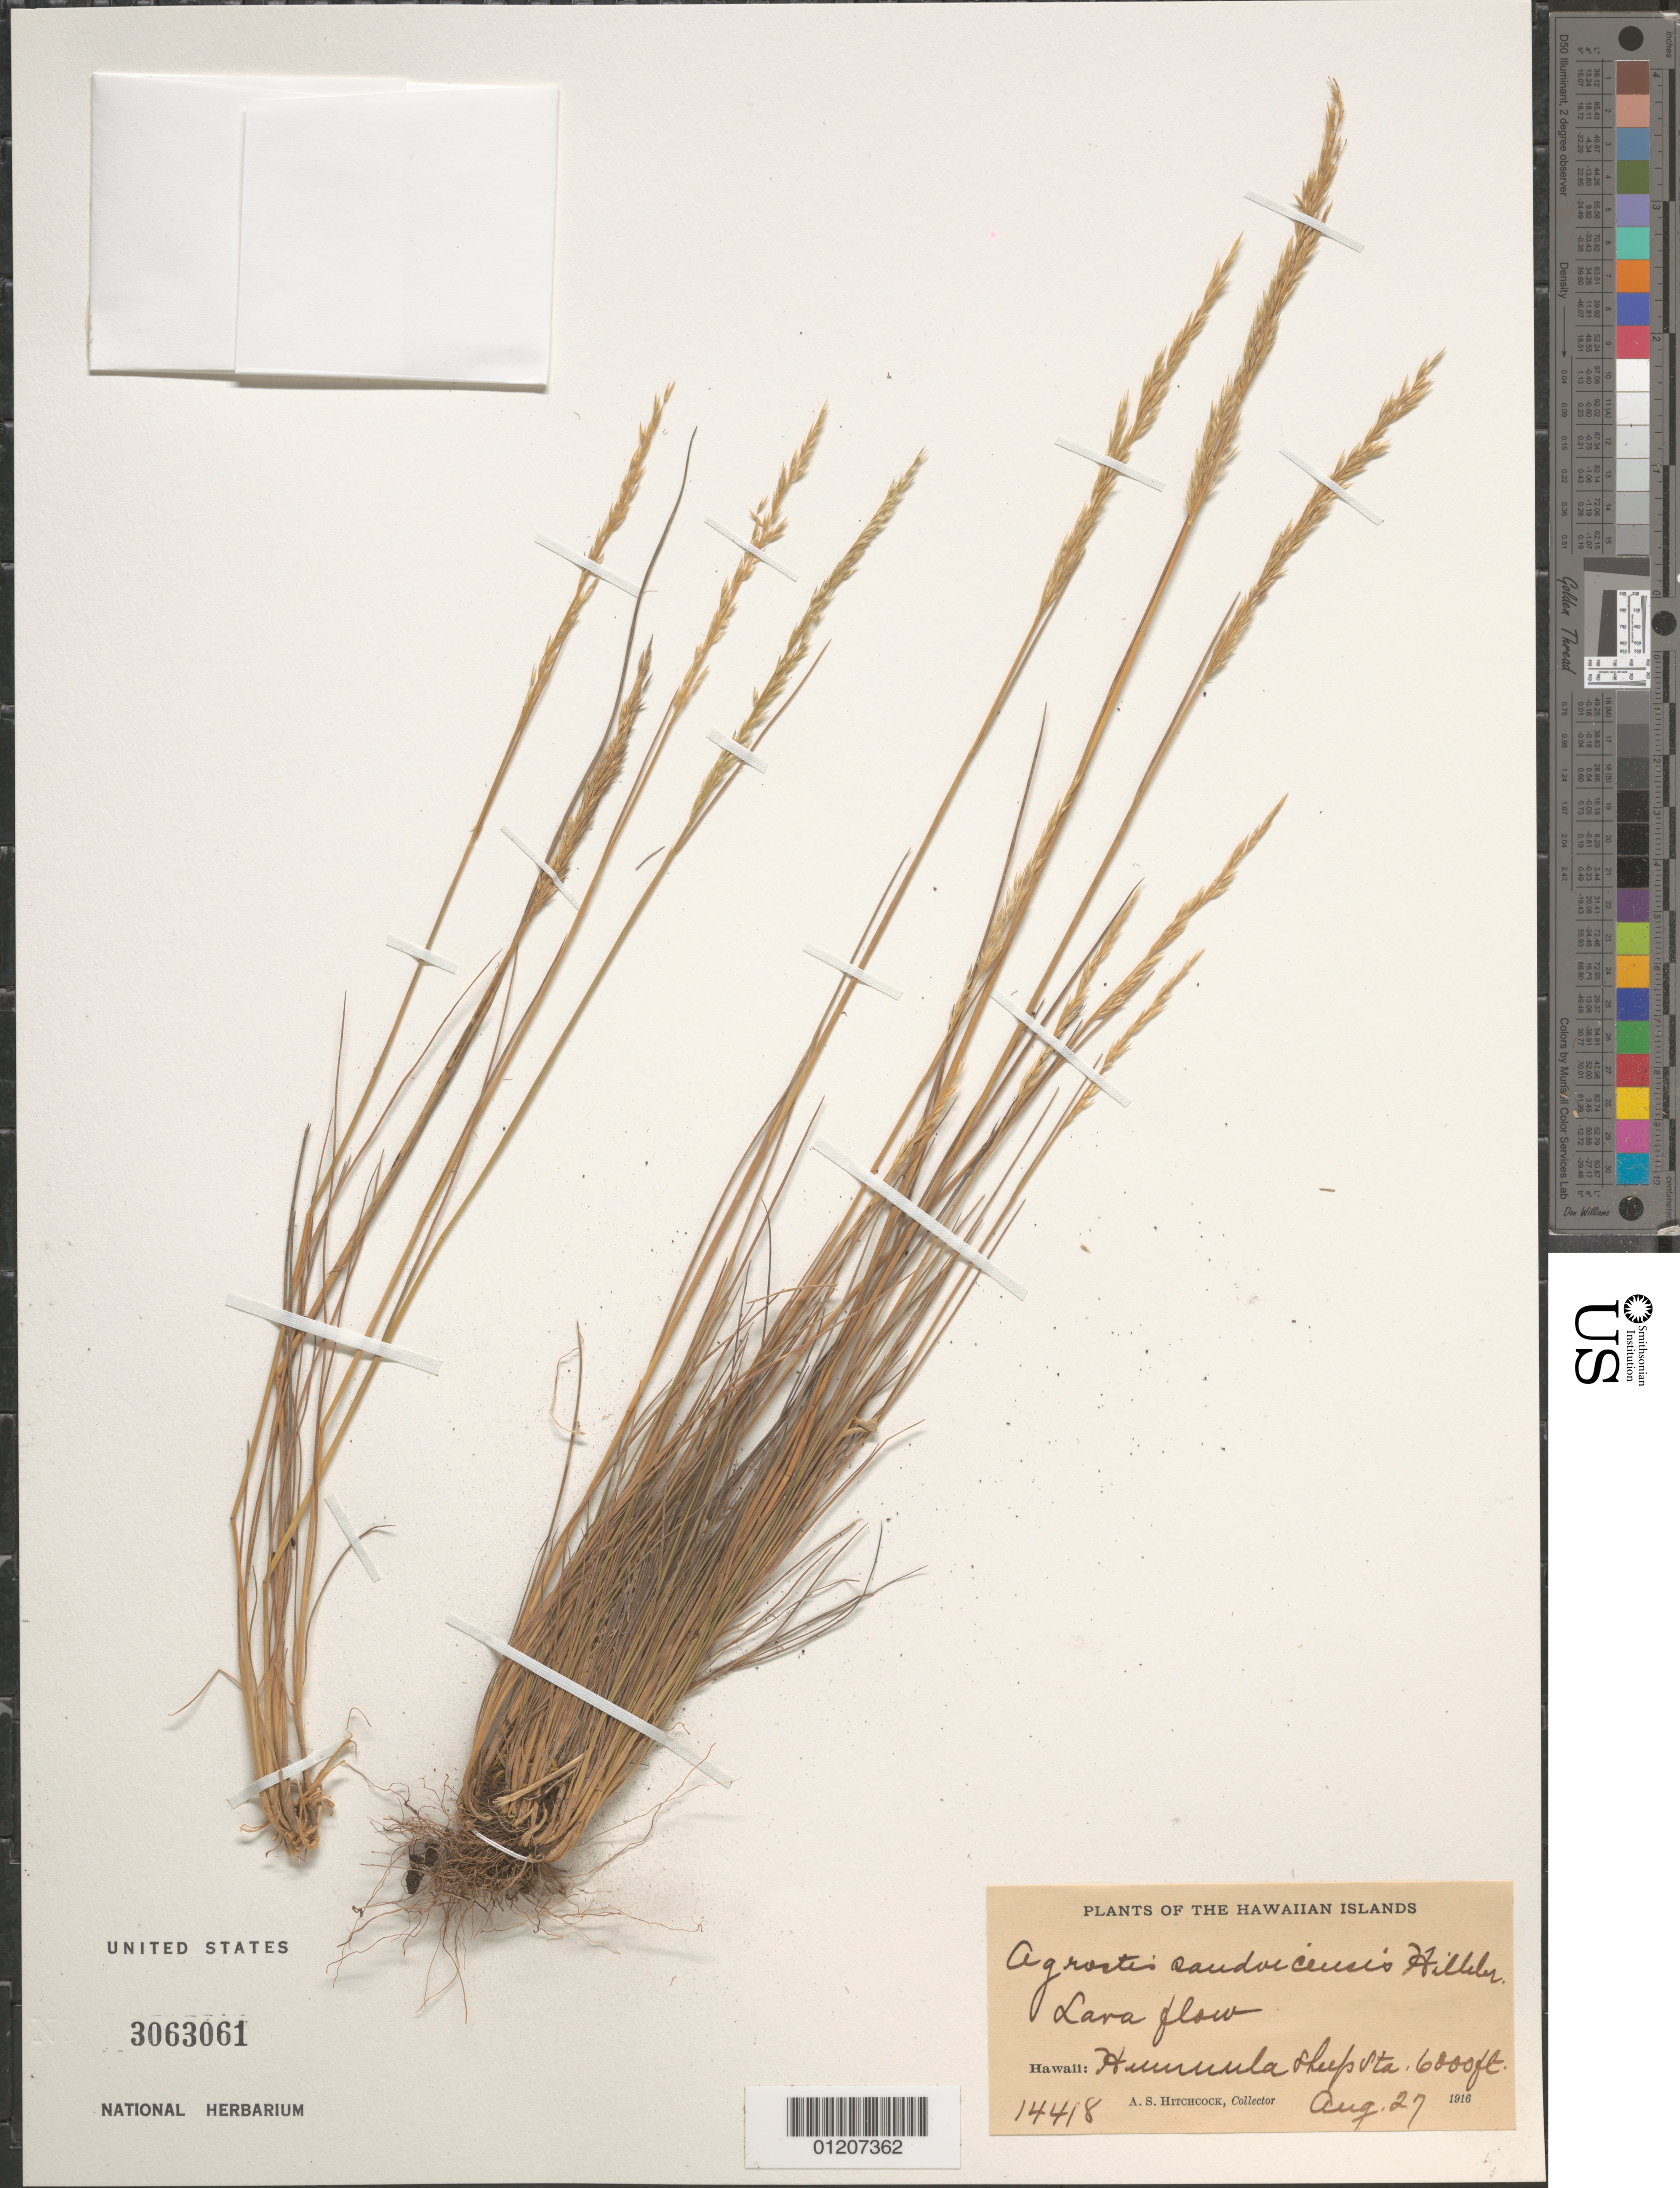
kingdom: Plantae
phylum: Tracheophyta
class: Liliopsida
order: Poales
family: Poaceae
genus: Agrostis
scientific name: Agrostis sandwicensis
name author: Hillebr.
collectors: A. S. Hitchcock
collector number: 14418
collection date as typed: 27 Aug 1916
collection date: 1916-08-27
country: United States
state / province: Hawaii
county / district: Hawaii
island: Hawaii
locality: Humuula Sheep Station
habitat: Lava flow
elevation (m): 1829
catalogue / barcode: US 3063061